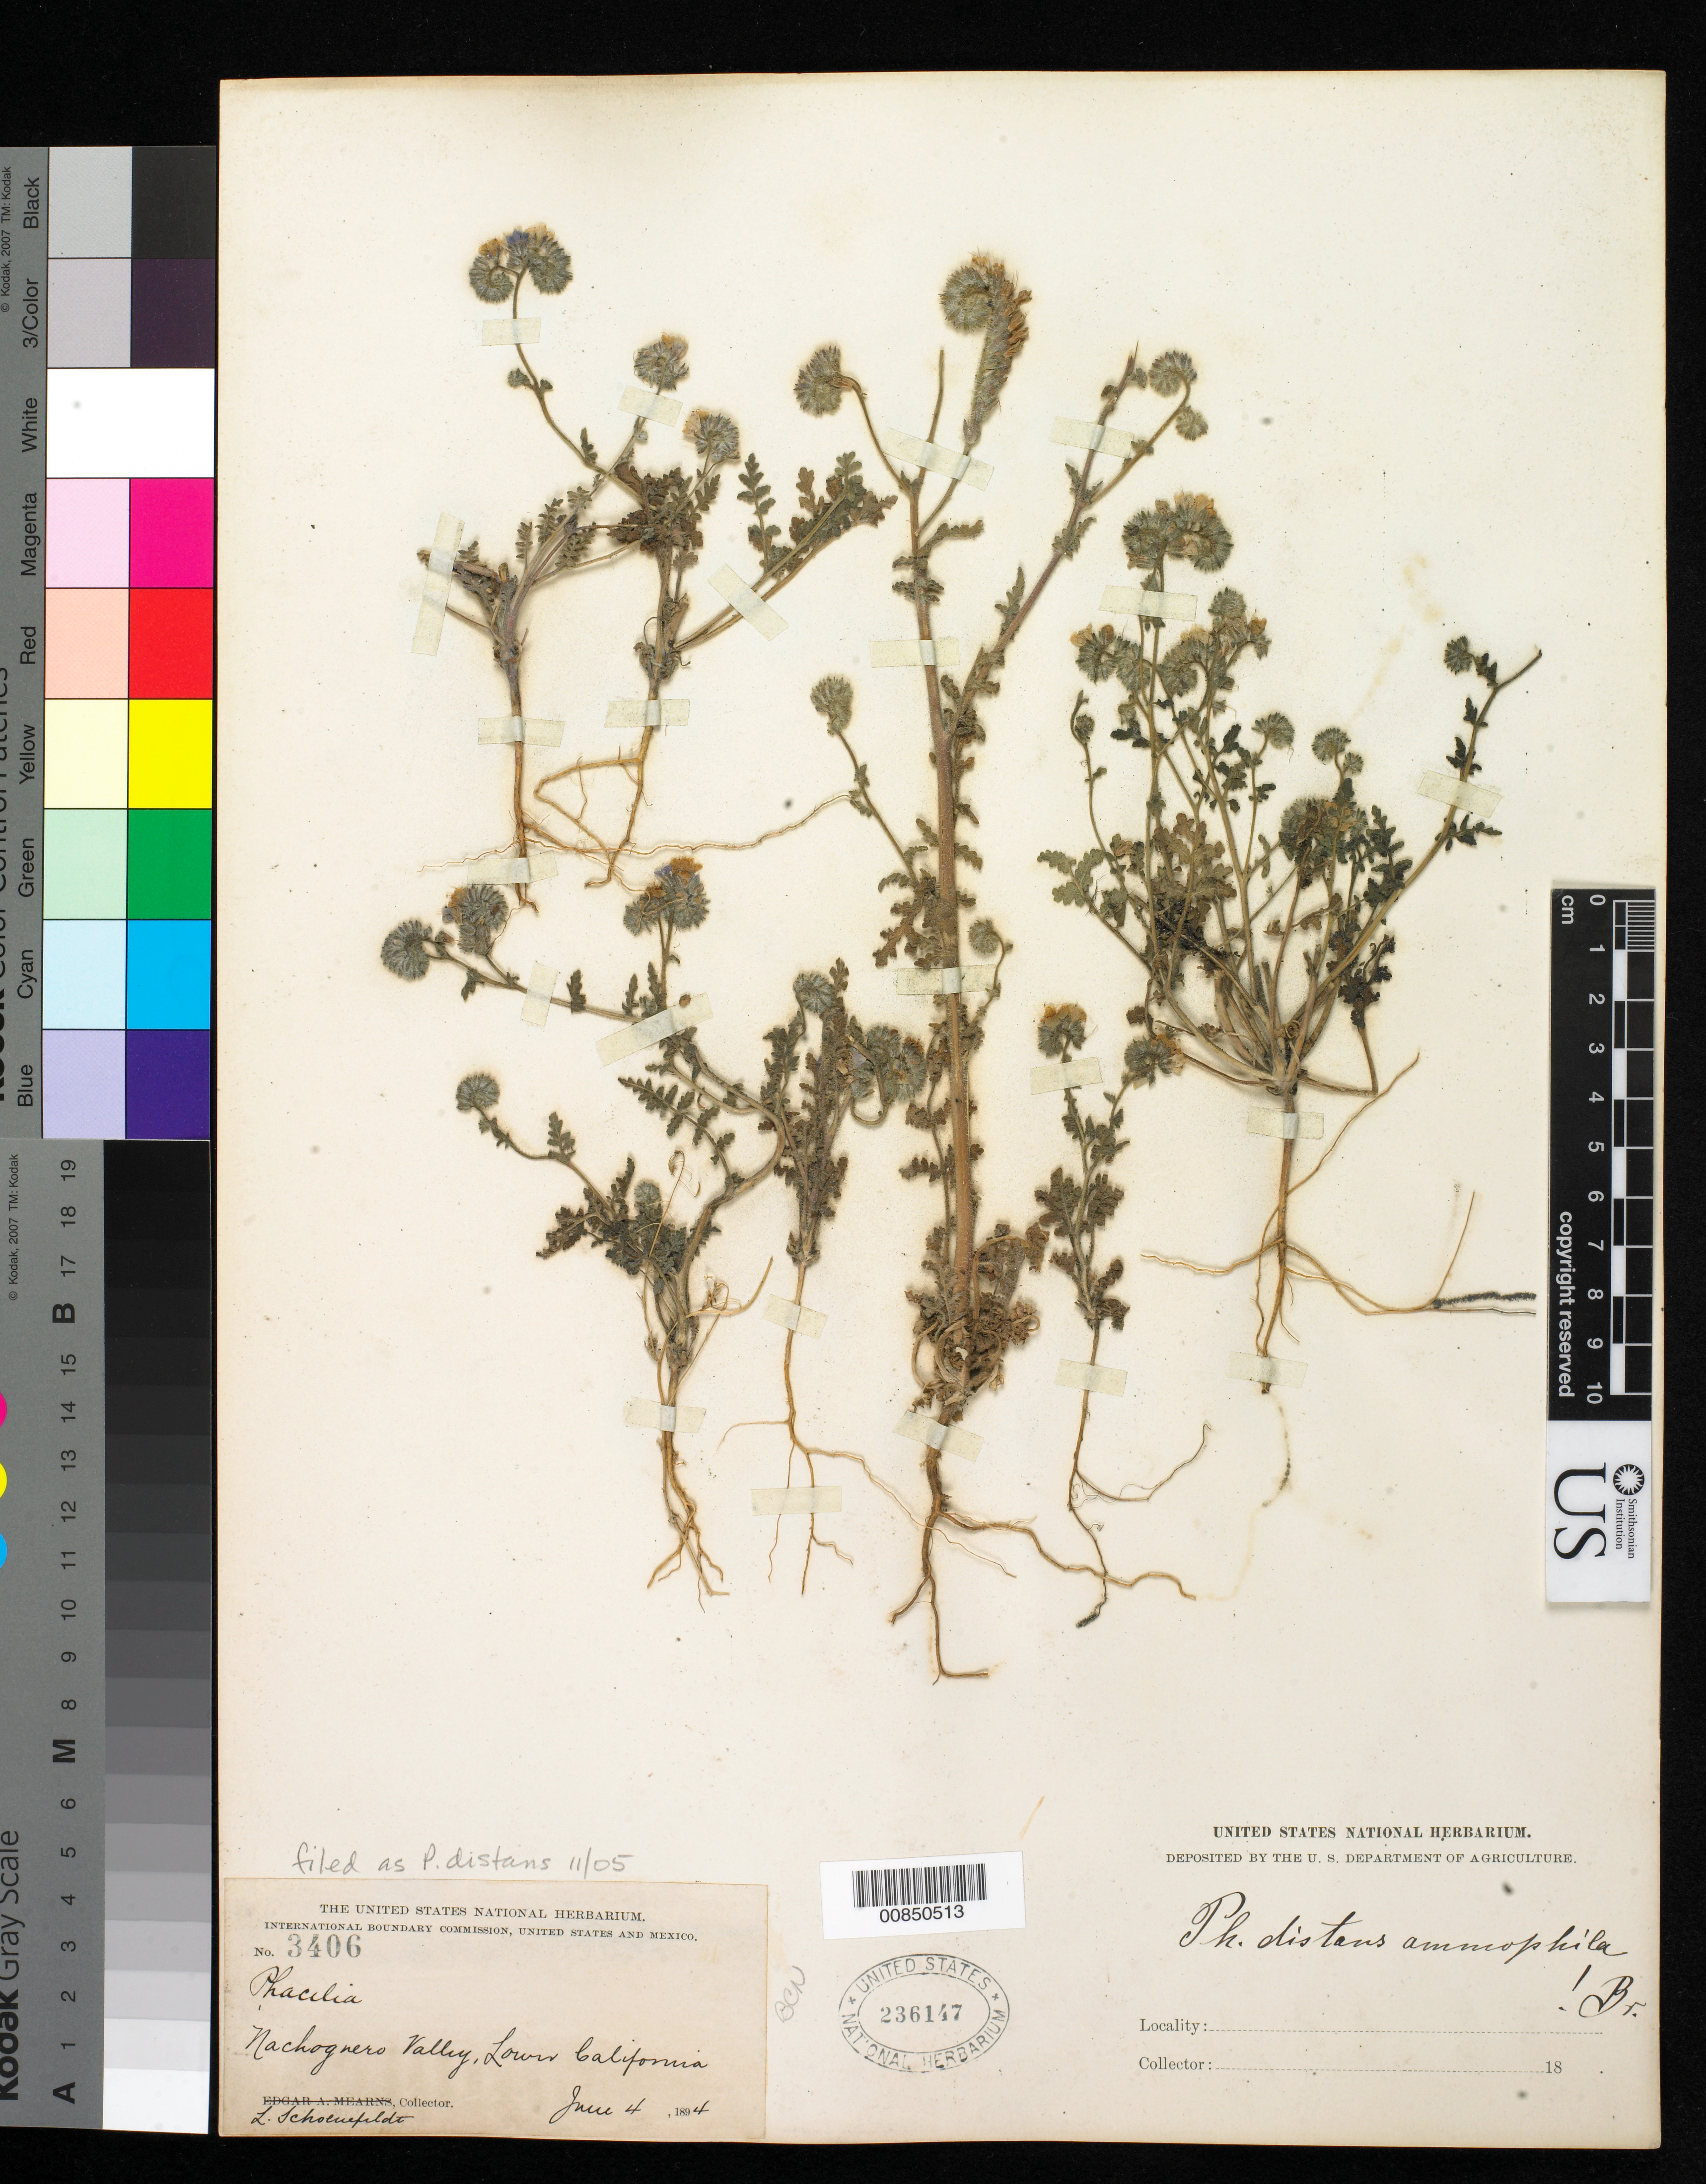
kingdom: Plantae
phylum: Tracheophyta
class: Magnoliopsida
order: Boraginales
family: Hydrophyllaceae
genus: Phacelia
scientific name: Phacelia distans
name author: Benth.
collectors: L. Schoenfeldt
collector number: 3406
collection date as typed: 04 Jun 1894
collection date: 1894-06-04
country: Mexico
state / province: Baja California Norte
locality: Nachoguero Valley, Baja California.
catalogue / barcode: US 236147